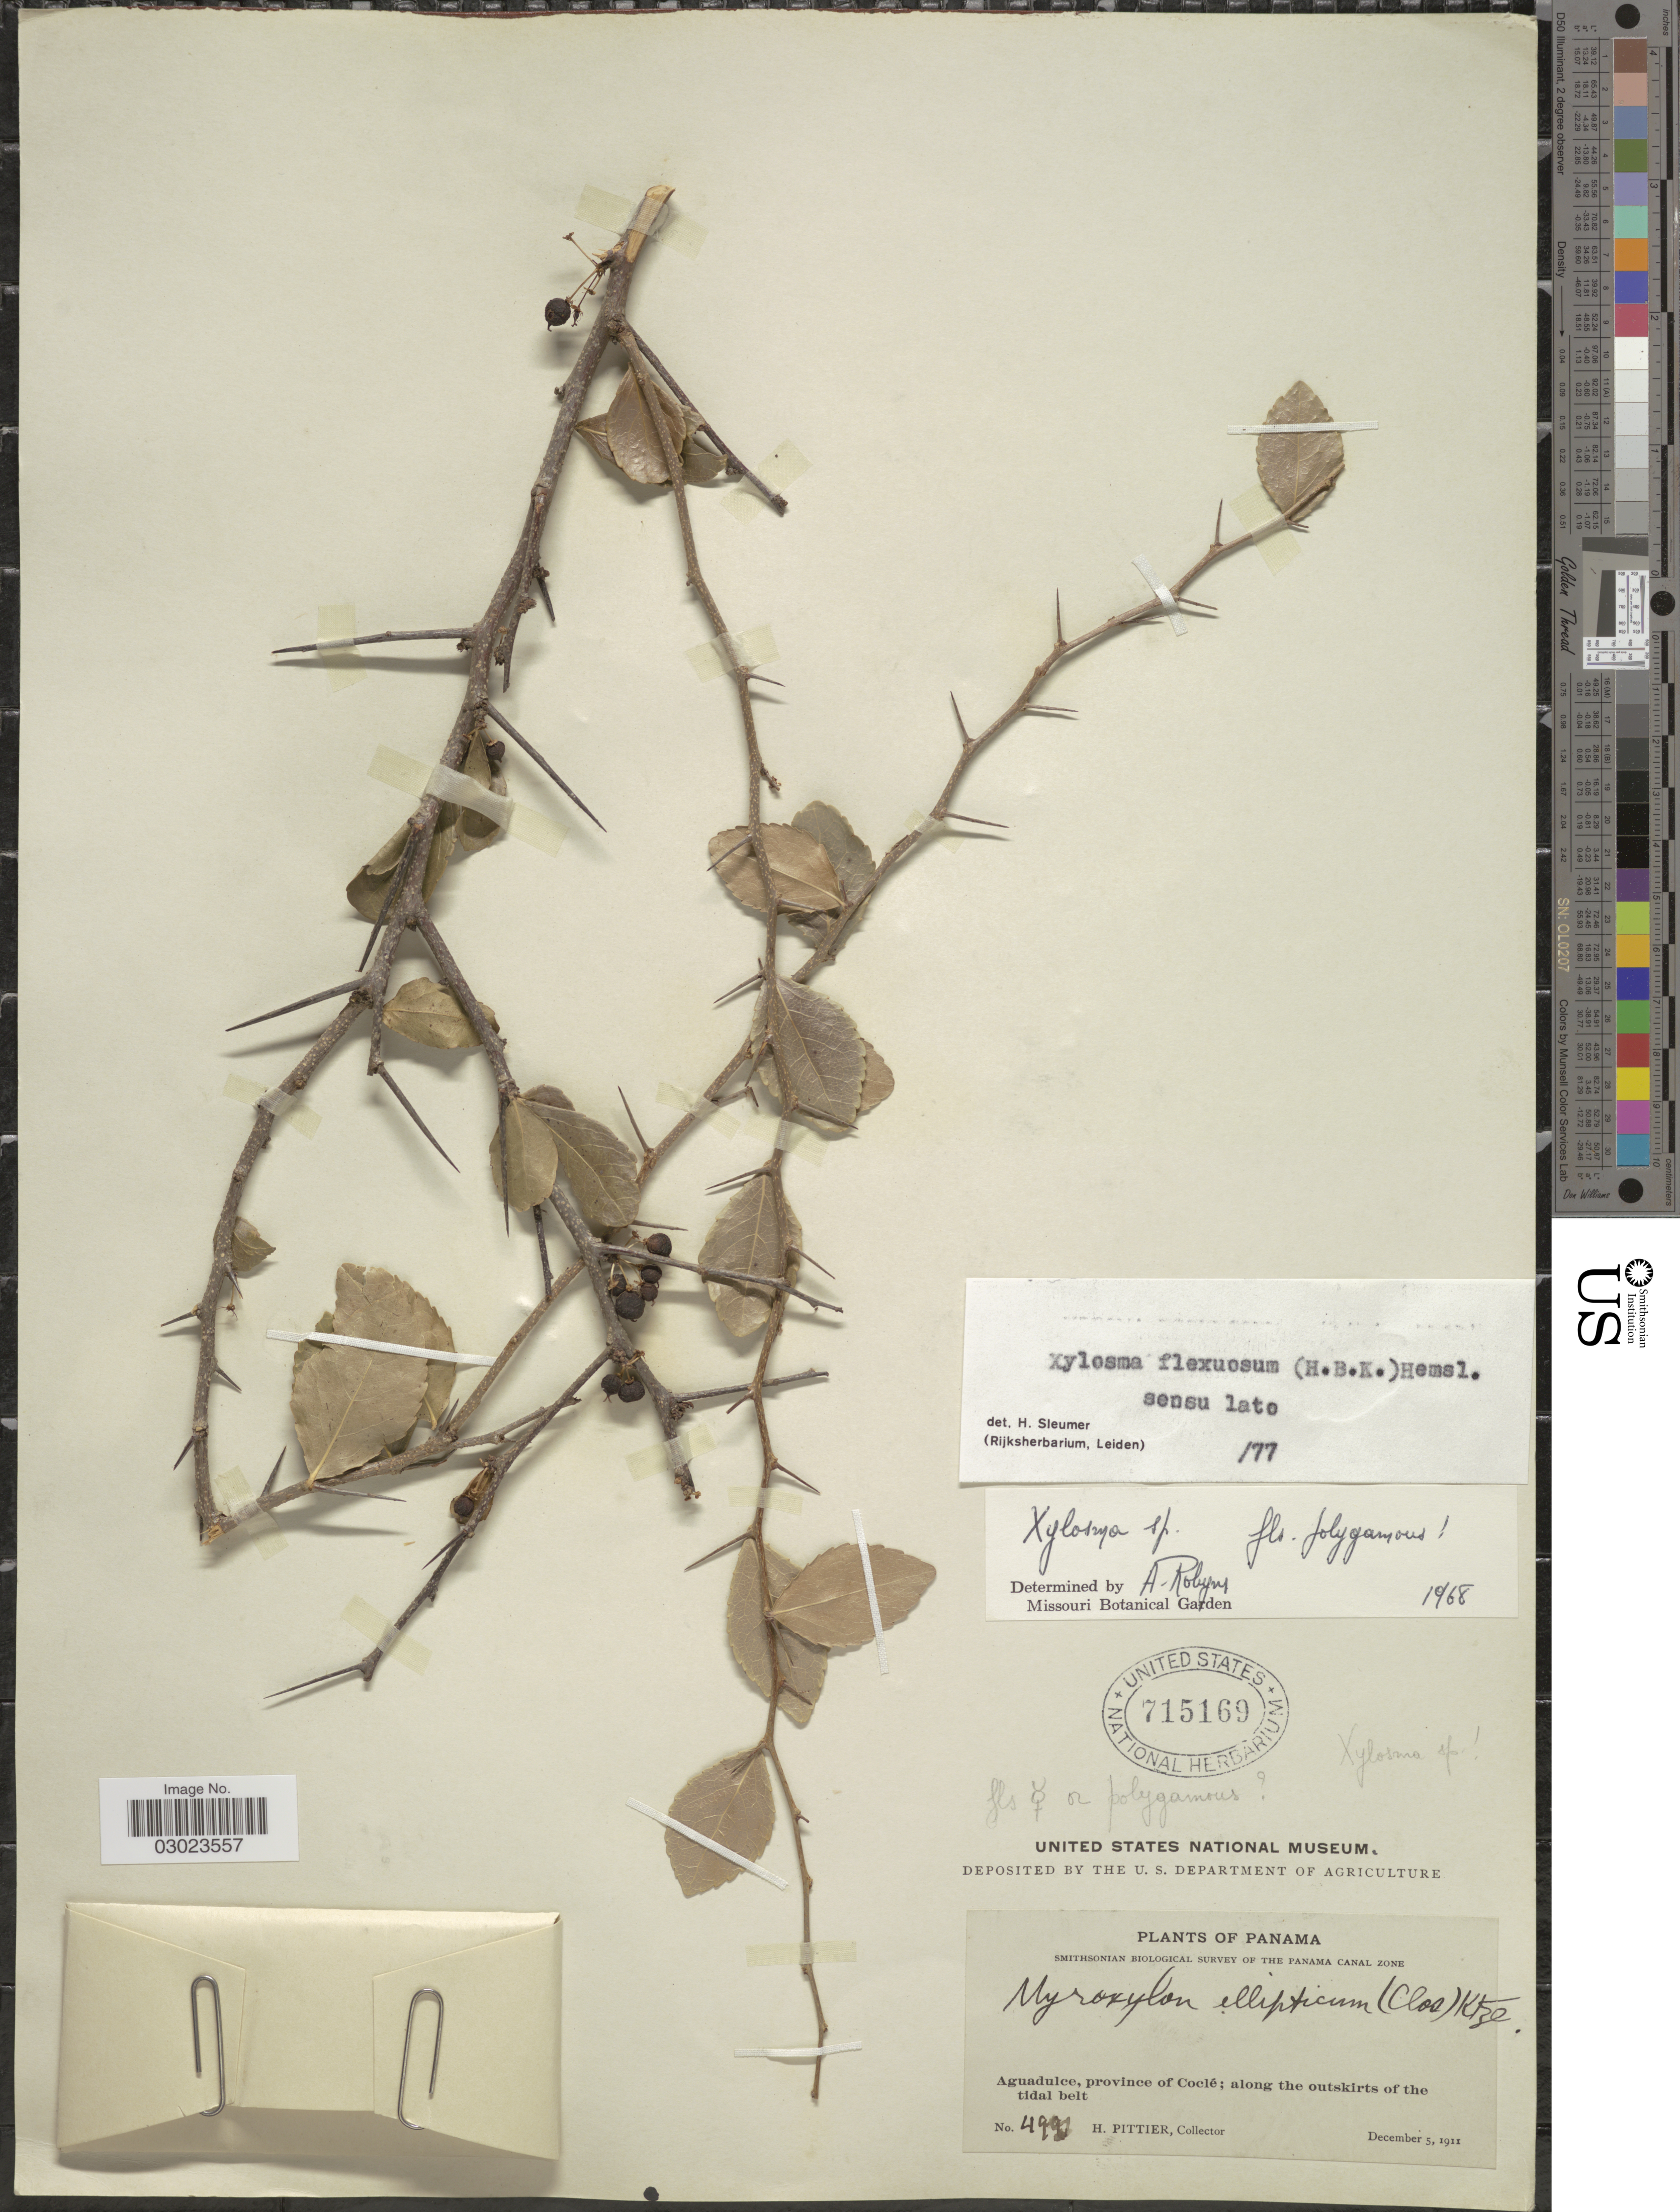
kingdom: Plantae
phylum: Tracheophyta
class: Magnoliopsida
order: Malpighiales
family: Salicaceae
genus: Xylosma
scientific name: Xylosma flexuosa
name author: (Kunth) Hemsl.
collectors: H. F. Pittier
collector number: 4991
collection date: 1911-12-05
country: Panama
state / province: Coclé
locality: Aguadulce, province of Coclé; along the outskirts of the tidal belt.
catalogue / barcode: US 715169